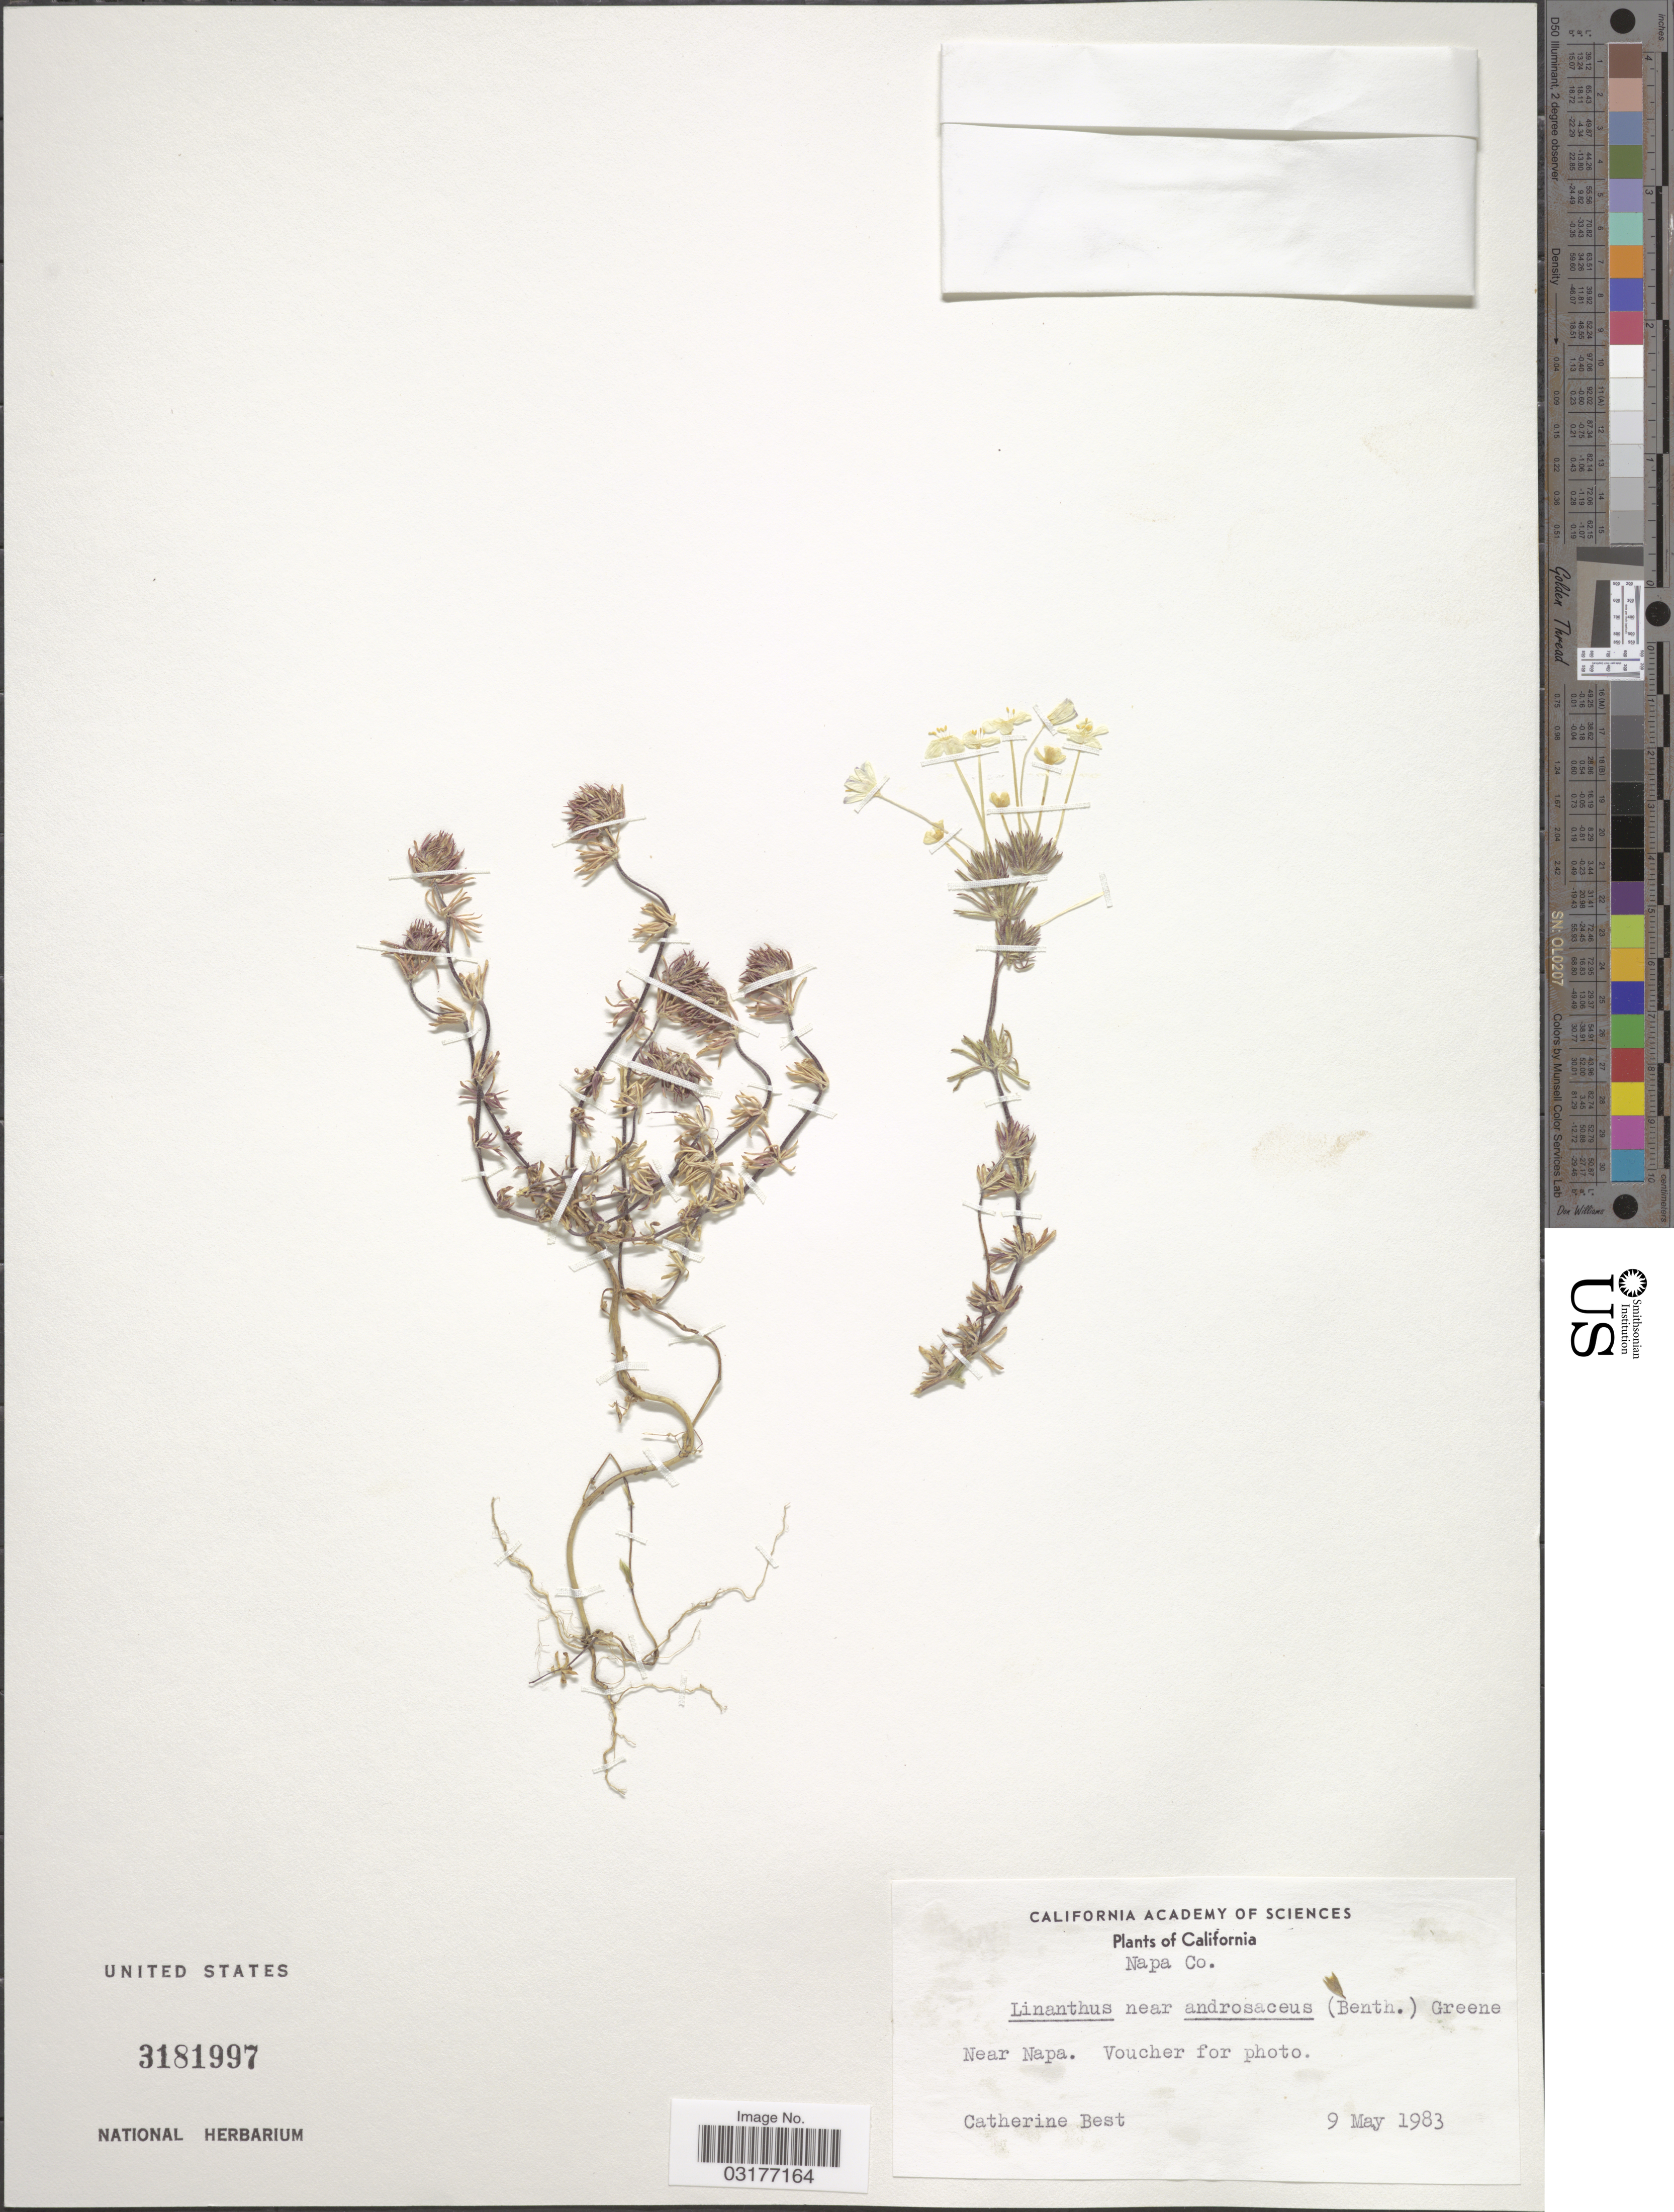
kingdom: Plantae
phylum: Tracheophyta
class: Magnoliopsida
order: Ericales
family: Polemoniaceae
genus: Leptosiphon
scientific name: Leptosiphon androsaceus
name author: Benth.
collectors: C. Best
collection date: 1983-05-09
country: United States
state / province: California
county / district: Napa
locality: Napa Co. Near Napa.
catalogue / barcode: US 3181997